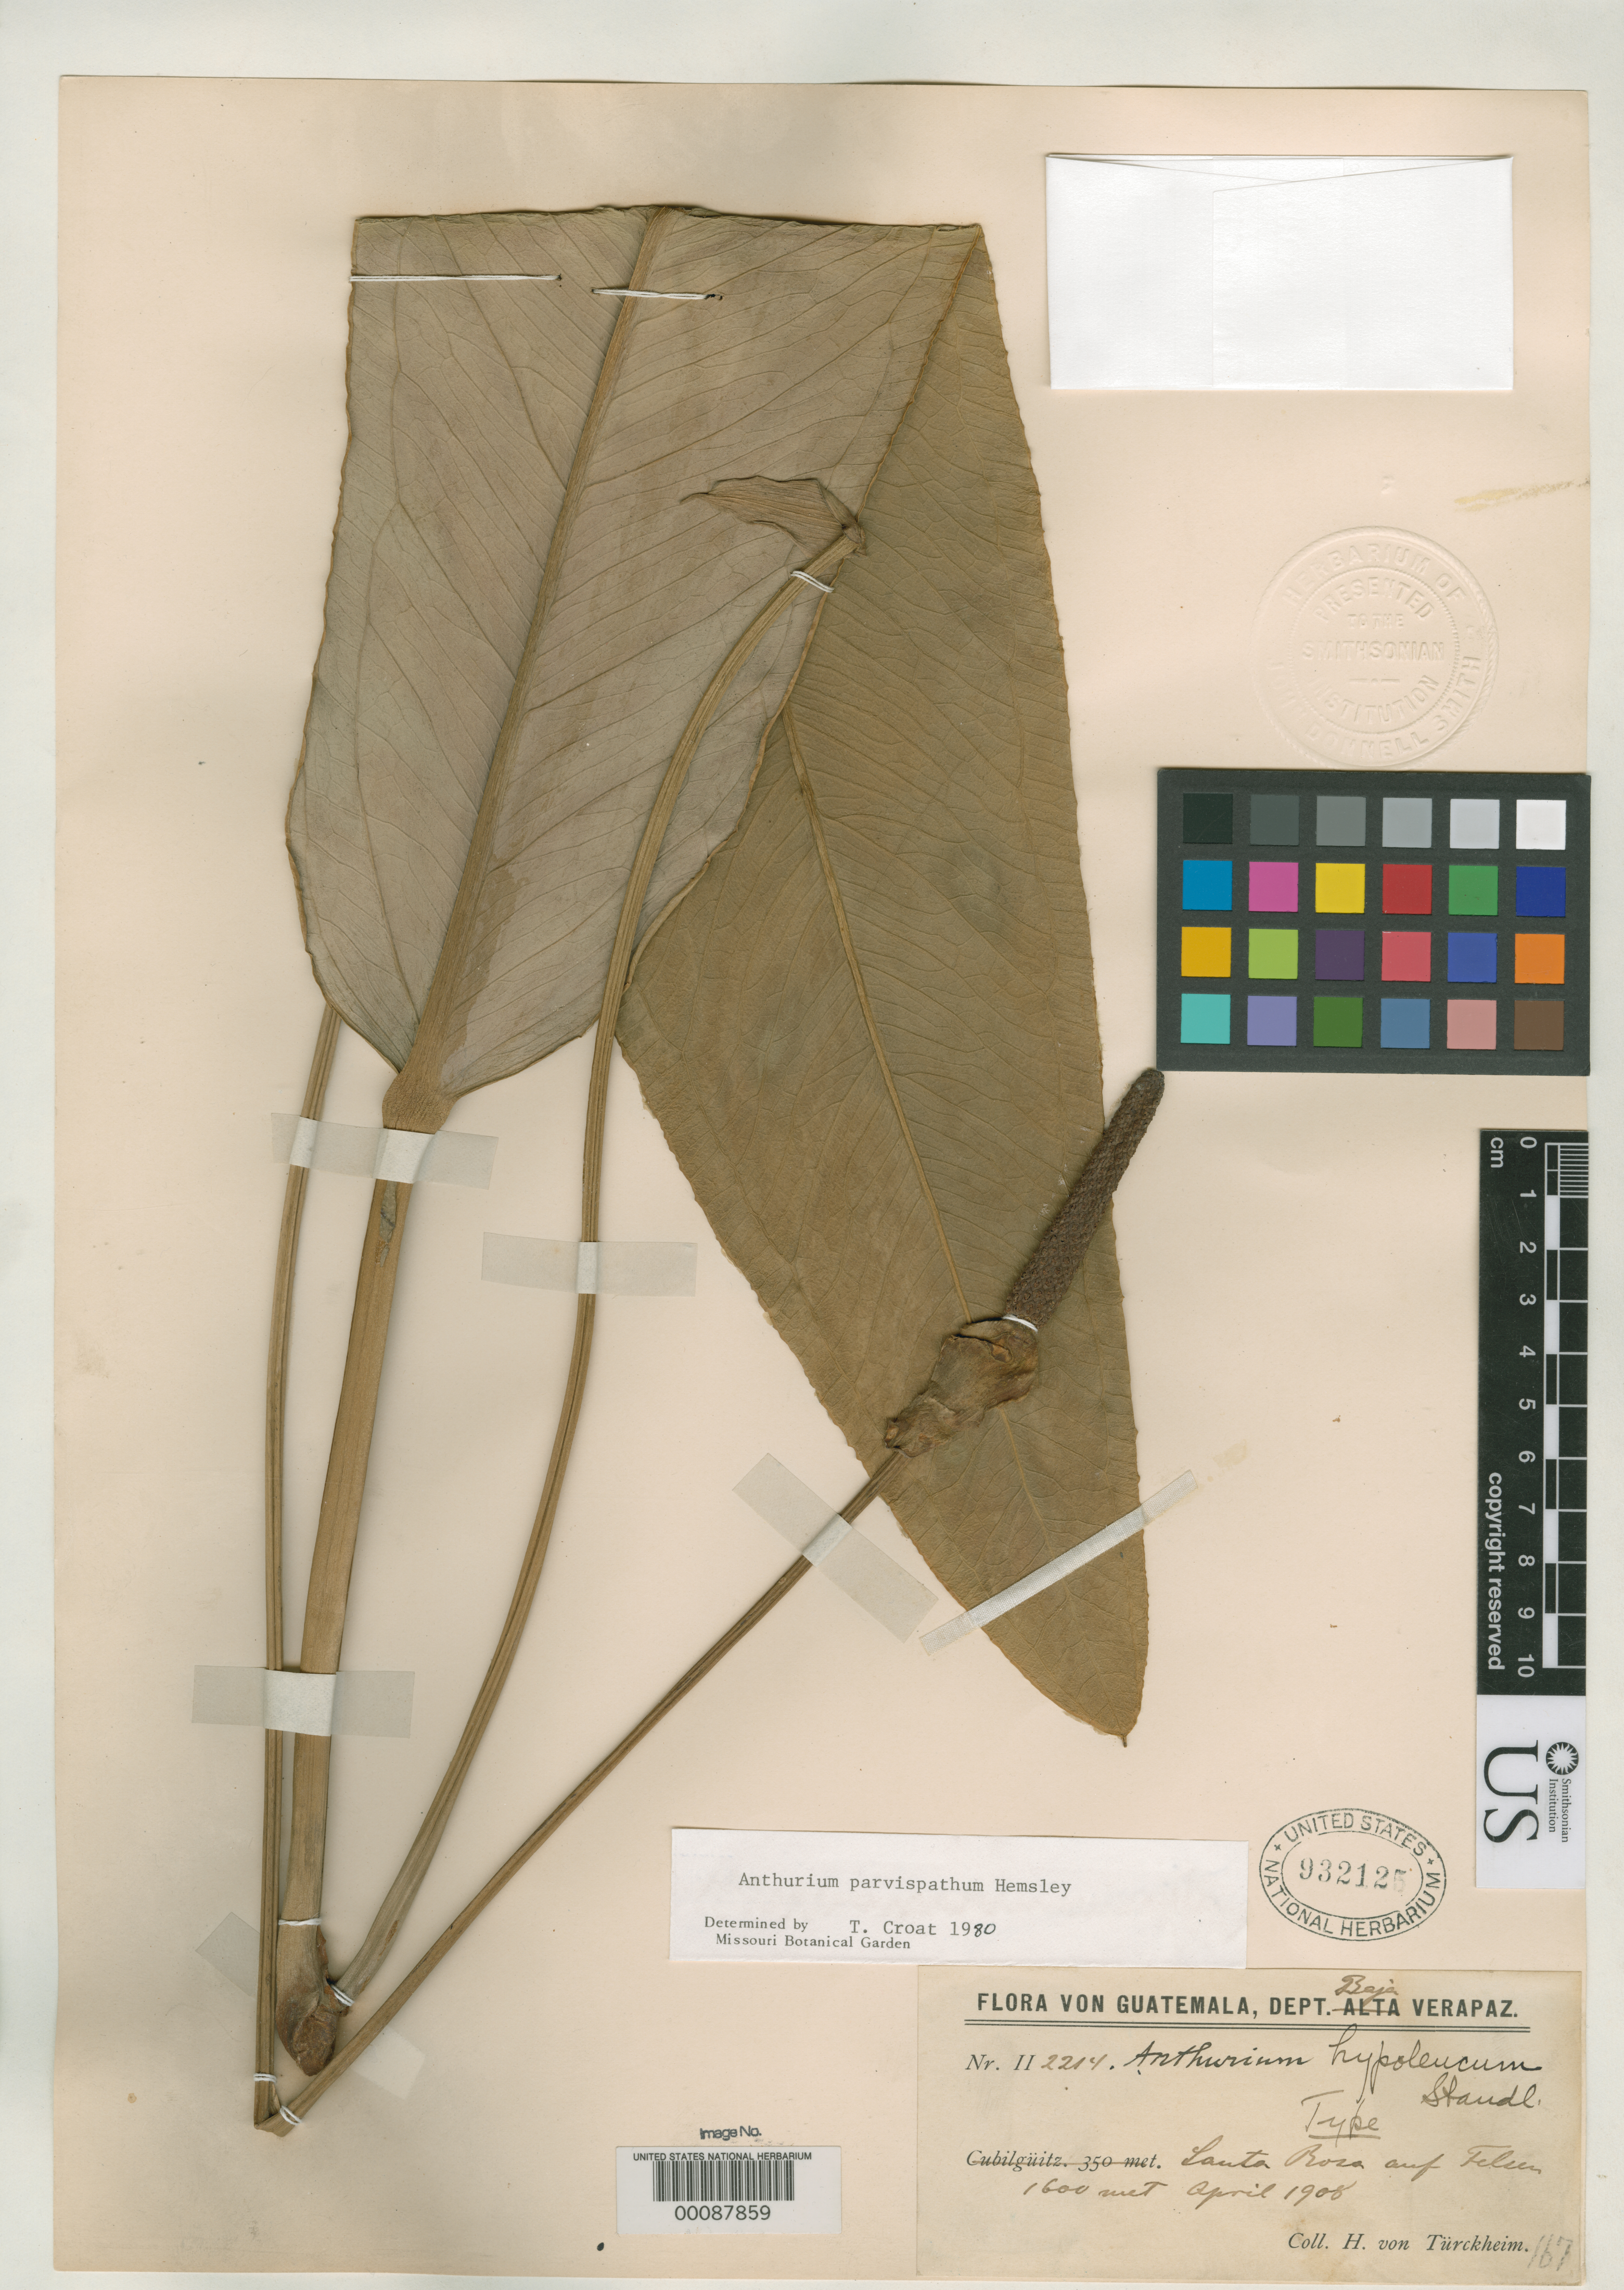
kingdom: Plantae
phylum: Tracheophyta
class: Liliopsida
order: Alismatales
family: Araceae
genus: Anthurium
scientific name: Anthurium hypoleucum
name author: Standl.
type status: Holotype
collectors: H. von Türckheim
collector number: II 2214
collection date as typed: Apr 1908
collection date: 1908-04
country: Guatemala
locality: Mazatenango.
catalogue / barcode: US 932125